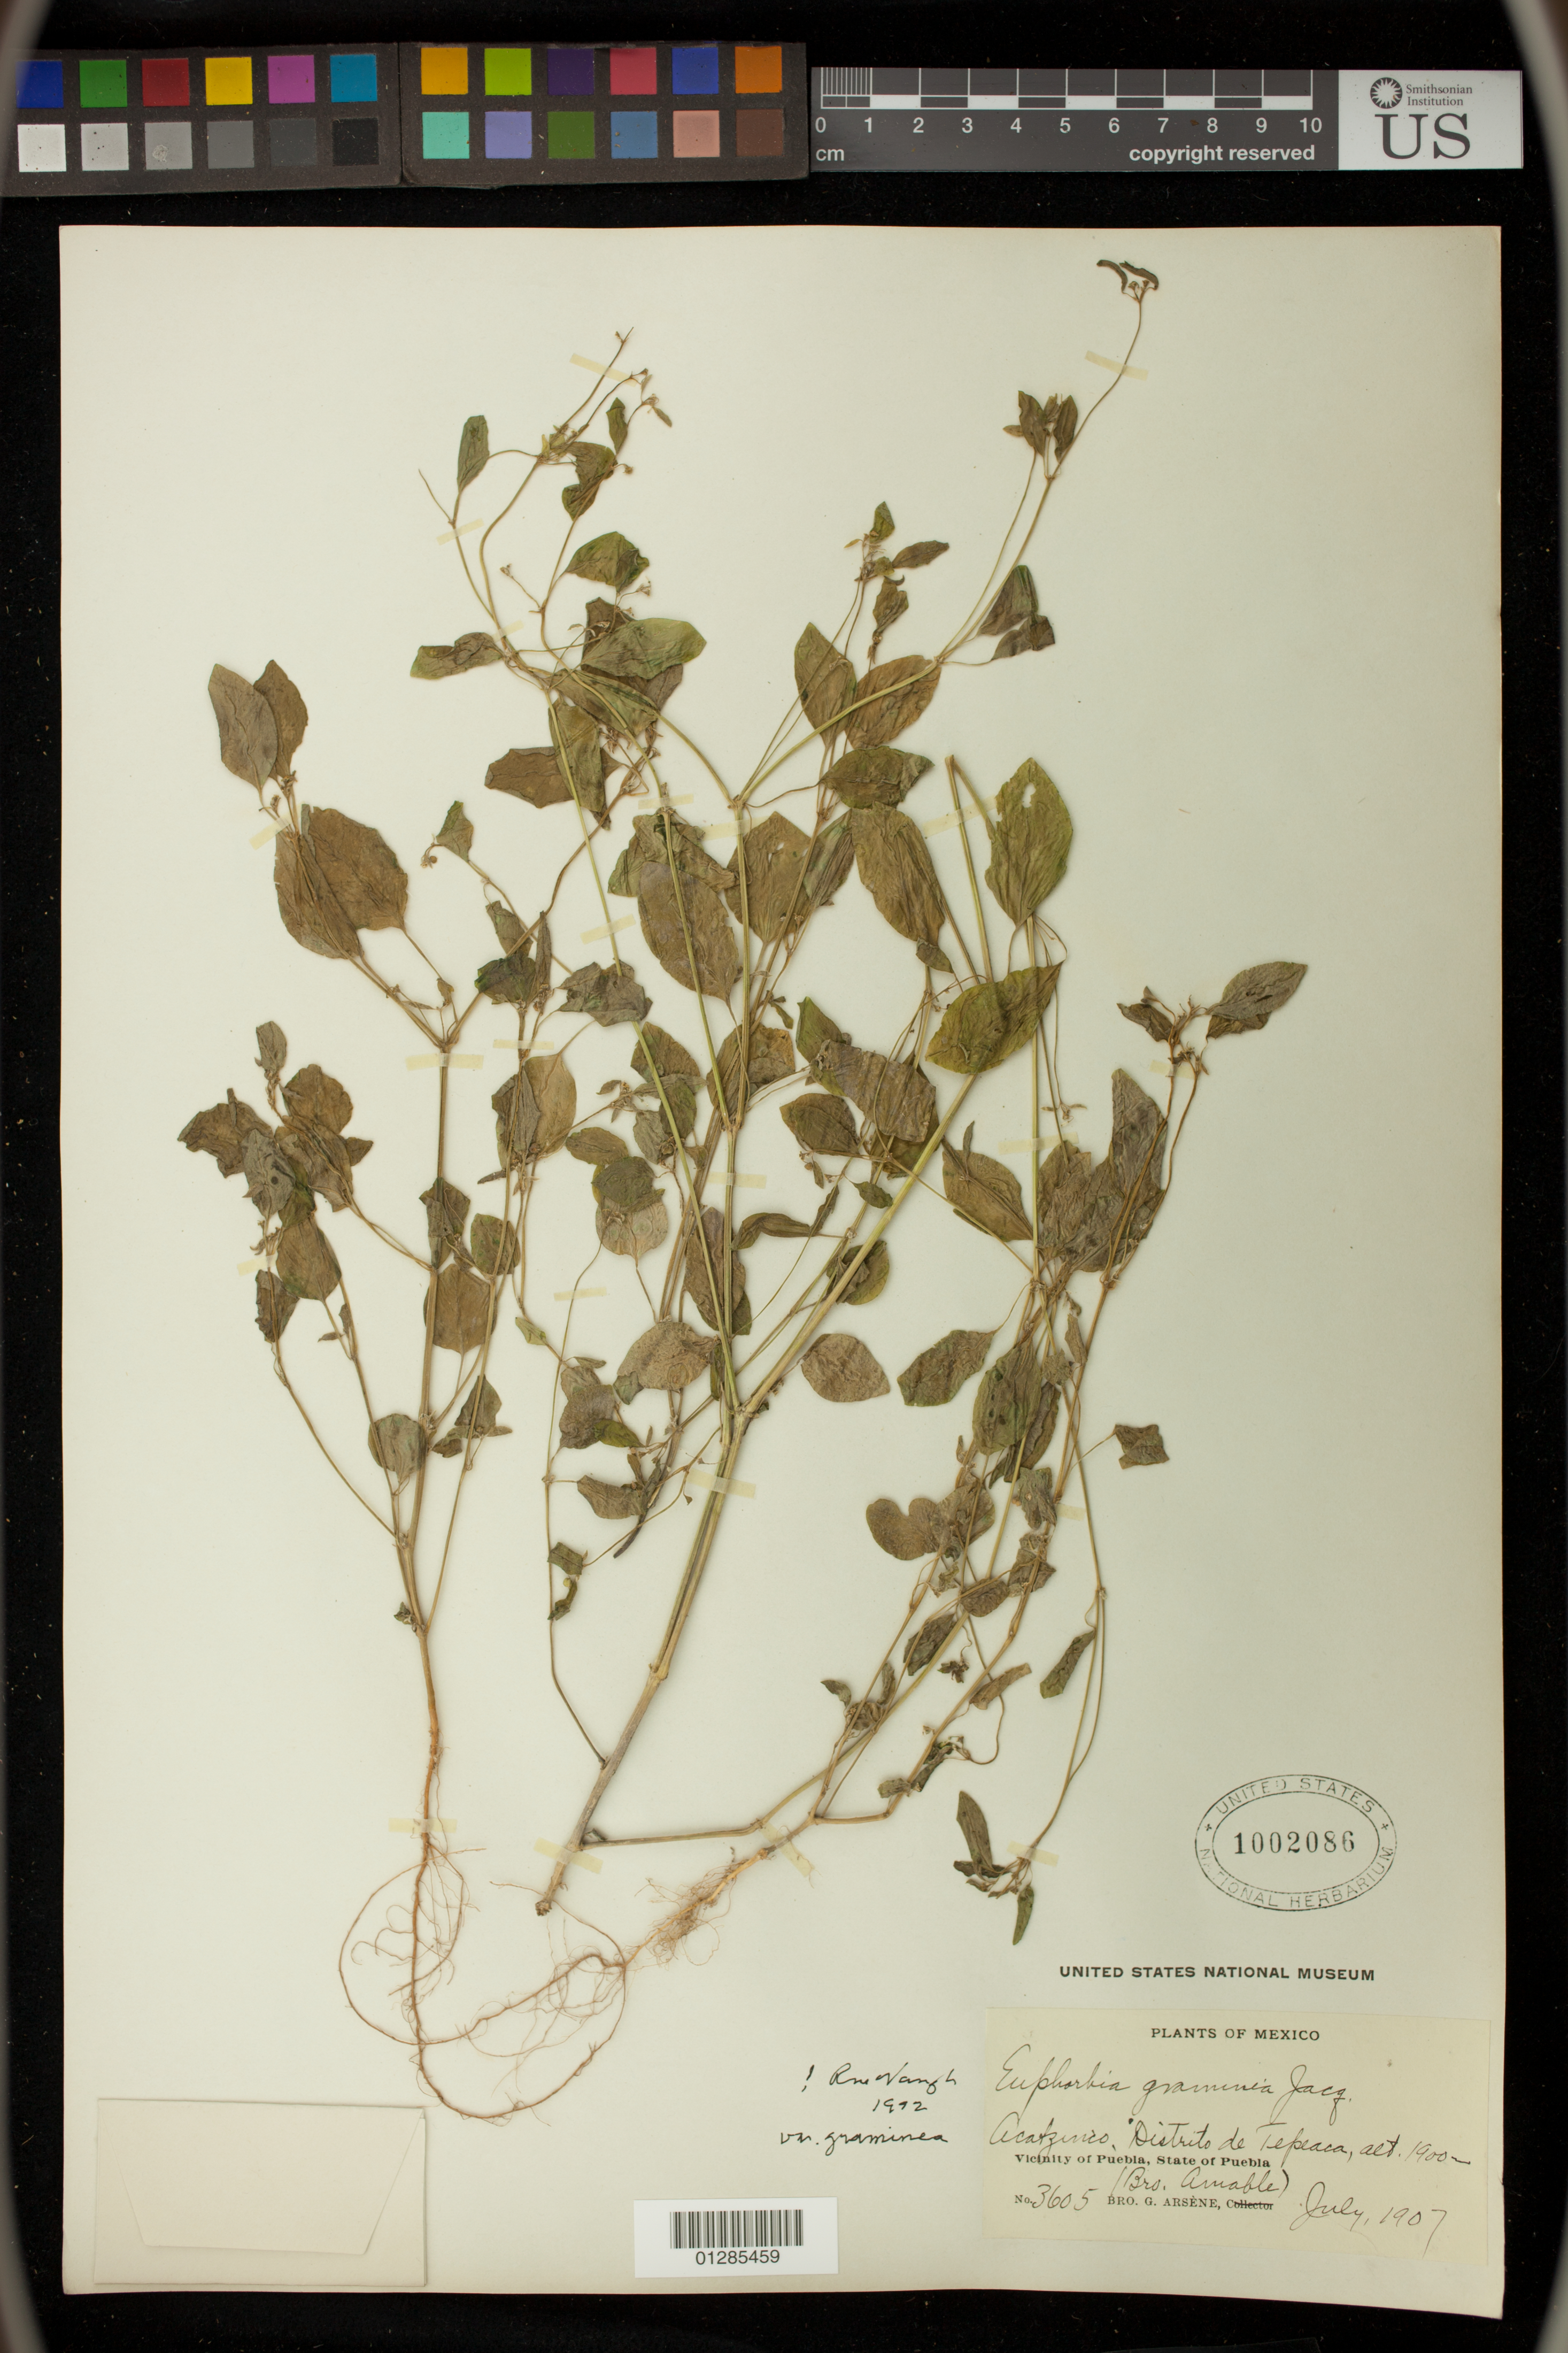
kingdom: Plantae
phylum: Tracheophyta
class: Magnoliopsida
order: Malpighiales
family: Euphorbiaceae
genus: Euphorbia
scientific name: Euphorbia graminea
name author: Jacq.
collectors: Bro. G. Arsène & B. Arnable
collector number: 3605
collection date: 1907-07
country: Mexico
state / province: Puebla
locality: Acatzinco, Distrito de Tepeaca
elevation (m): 1900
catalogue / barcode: US 1002086